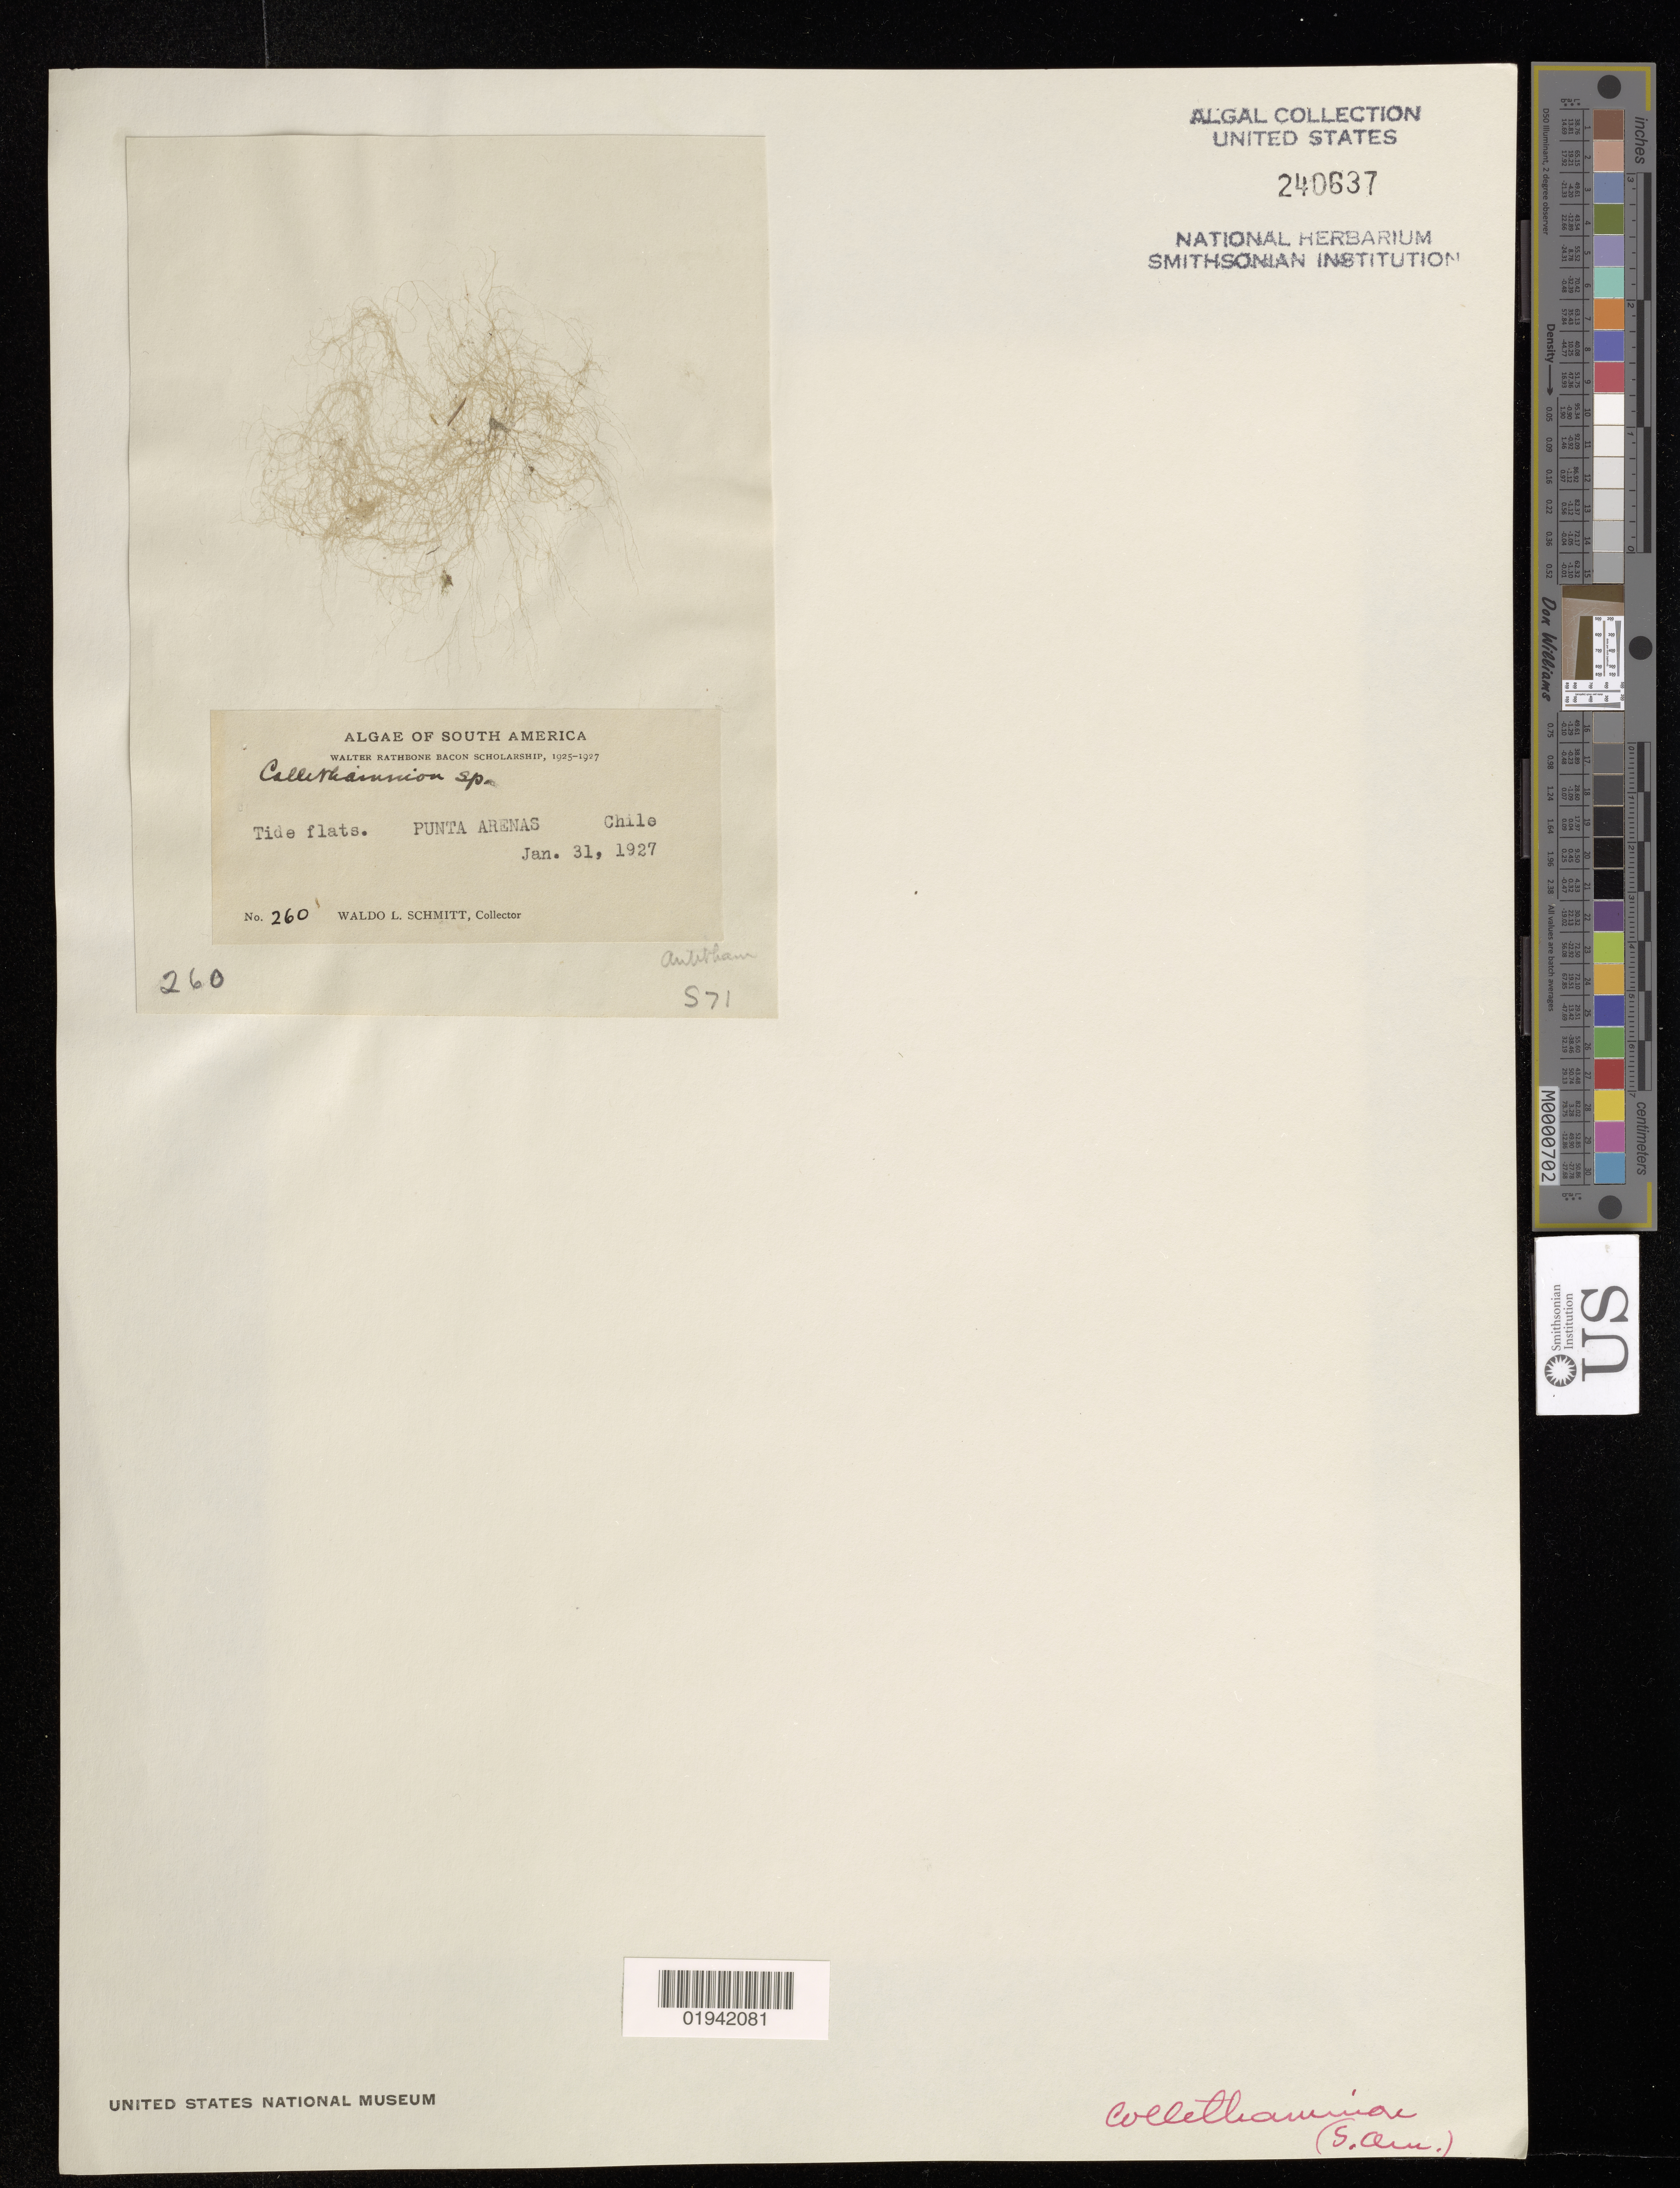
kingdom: Plantae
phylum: Rhodophyta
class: Florideophyceae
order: Ceramiales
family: Callithamniaceae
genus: Callithamnion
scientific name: Callithamnion sp.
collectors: W. L. Schmitt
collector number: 260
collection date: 1927-01-31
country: Chile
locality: Walter Rathbone Bacon Scholarship.? Punta Arenas.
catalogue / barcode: US 240637